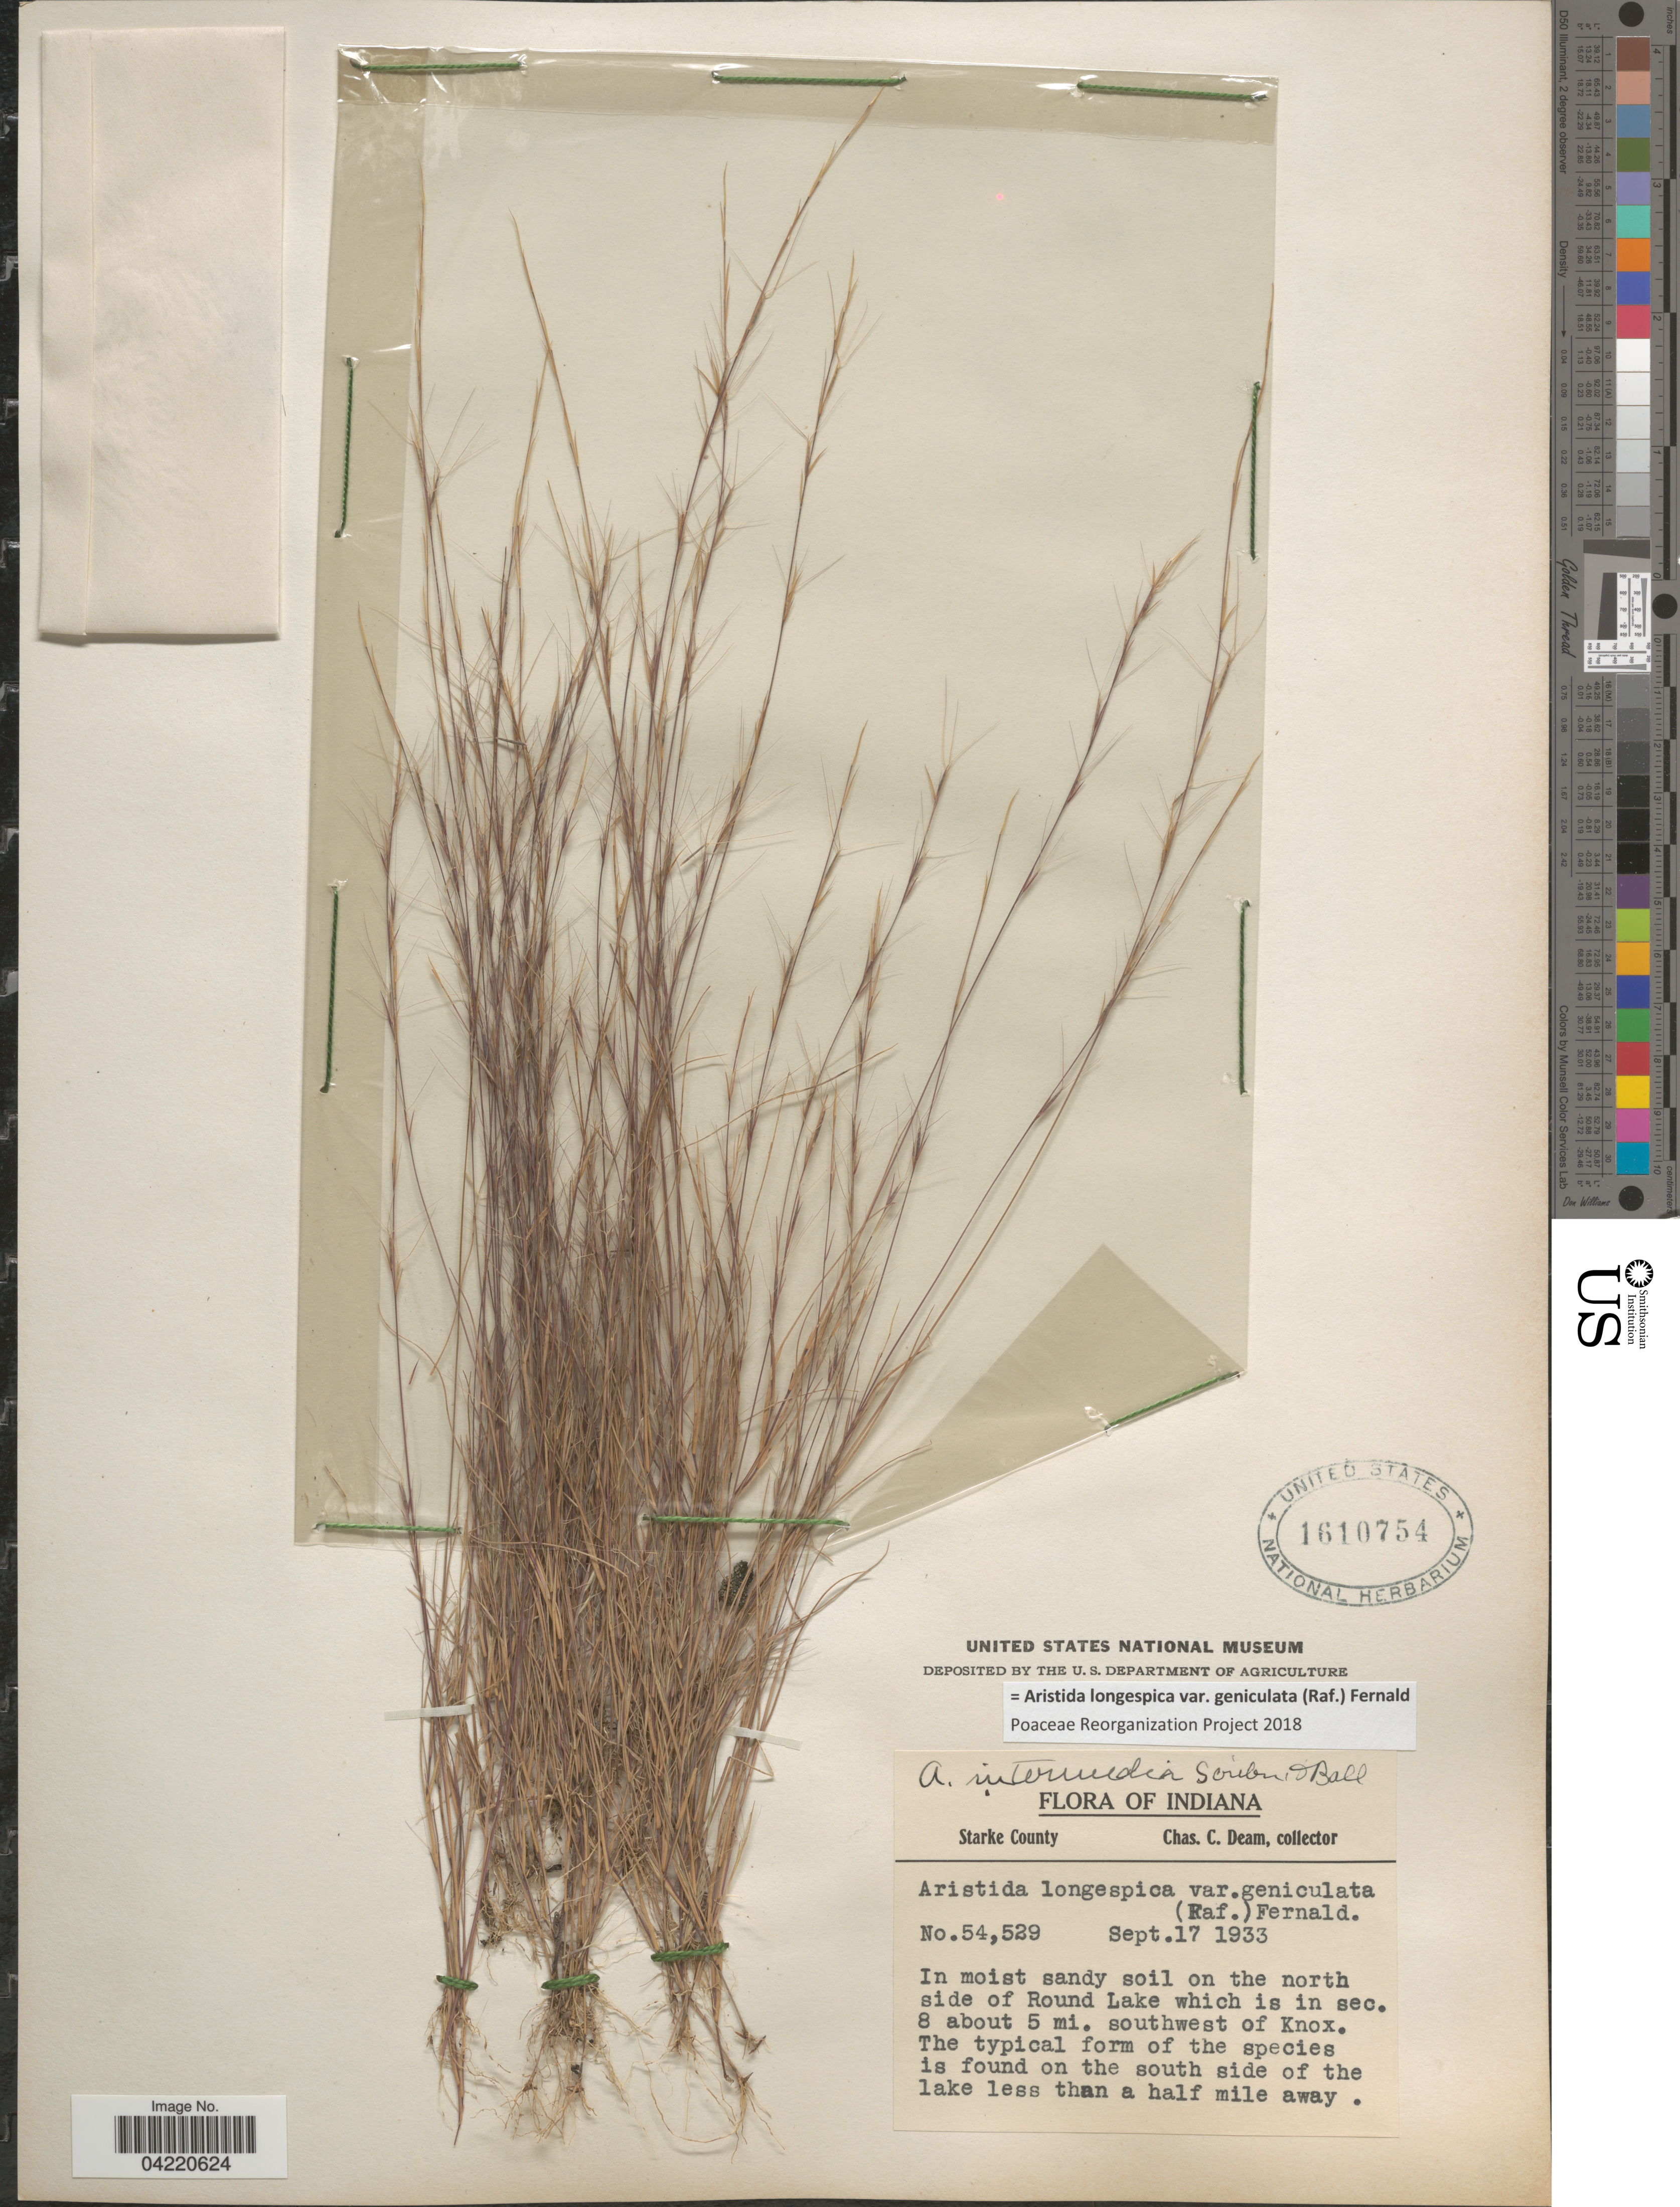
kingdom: Plantae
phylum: Tracheophyta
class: Liliopsida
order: Poales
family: Poaceae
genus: Aristida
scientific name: Aristida longespica var. geniculata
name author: (Raf.) Fernald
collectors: C. C. Deam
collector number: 54528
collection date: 1933-09-17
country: United States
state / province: Indiana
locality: Starke County. In moist sandy soil on the north side of Round Lake which is in sec. 8 about 5 mi. southwest of Knox.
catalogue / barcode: US 1610754